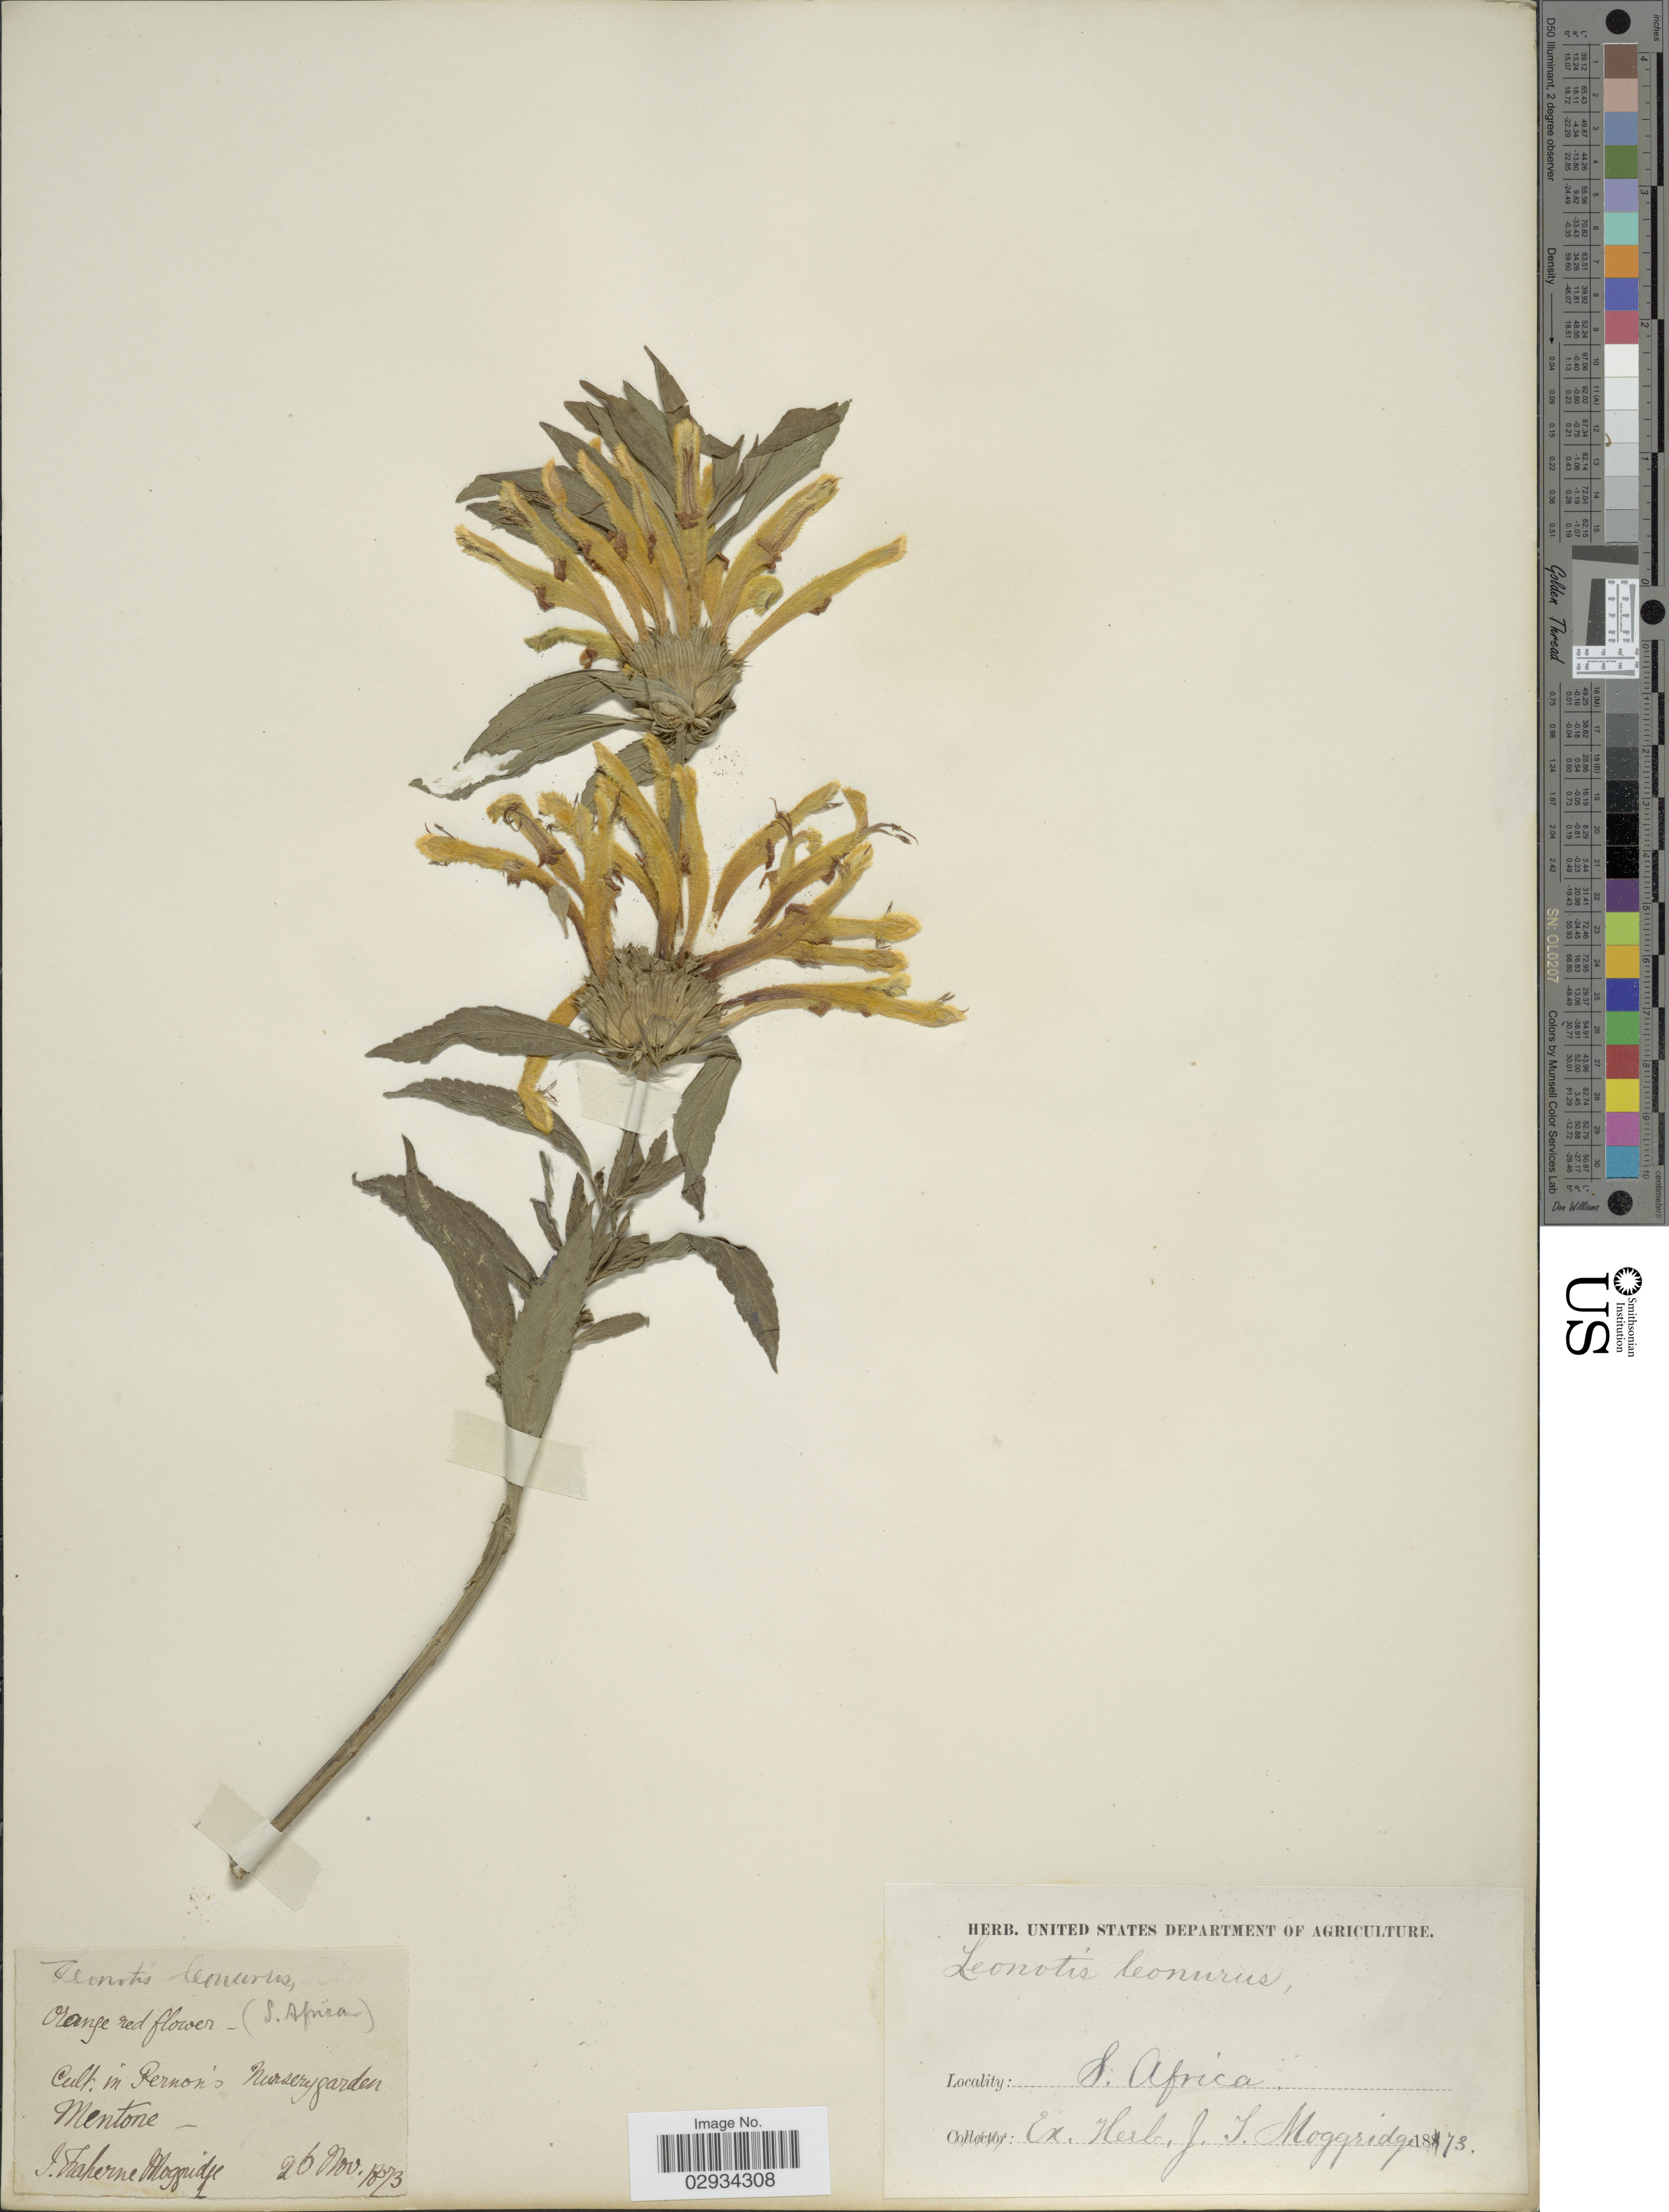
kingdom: Plantae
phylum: Tracheophyta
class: Magnoliopsida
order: Lamiales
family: Lamiaceae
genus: Leonotis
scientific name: Leonotis leonurus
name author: (L.) R. Br.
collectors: J. T. Moggridge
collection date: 1873-11-26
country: South Africa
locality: Cult. in Rernon's Nursery garden, Mentone.